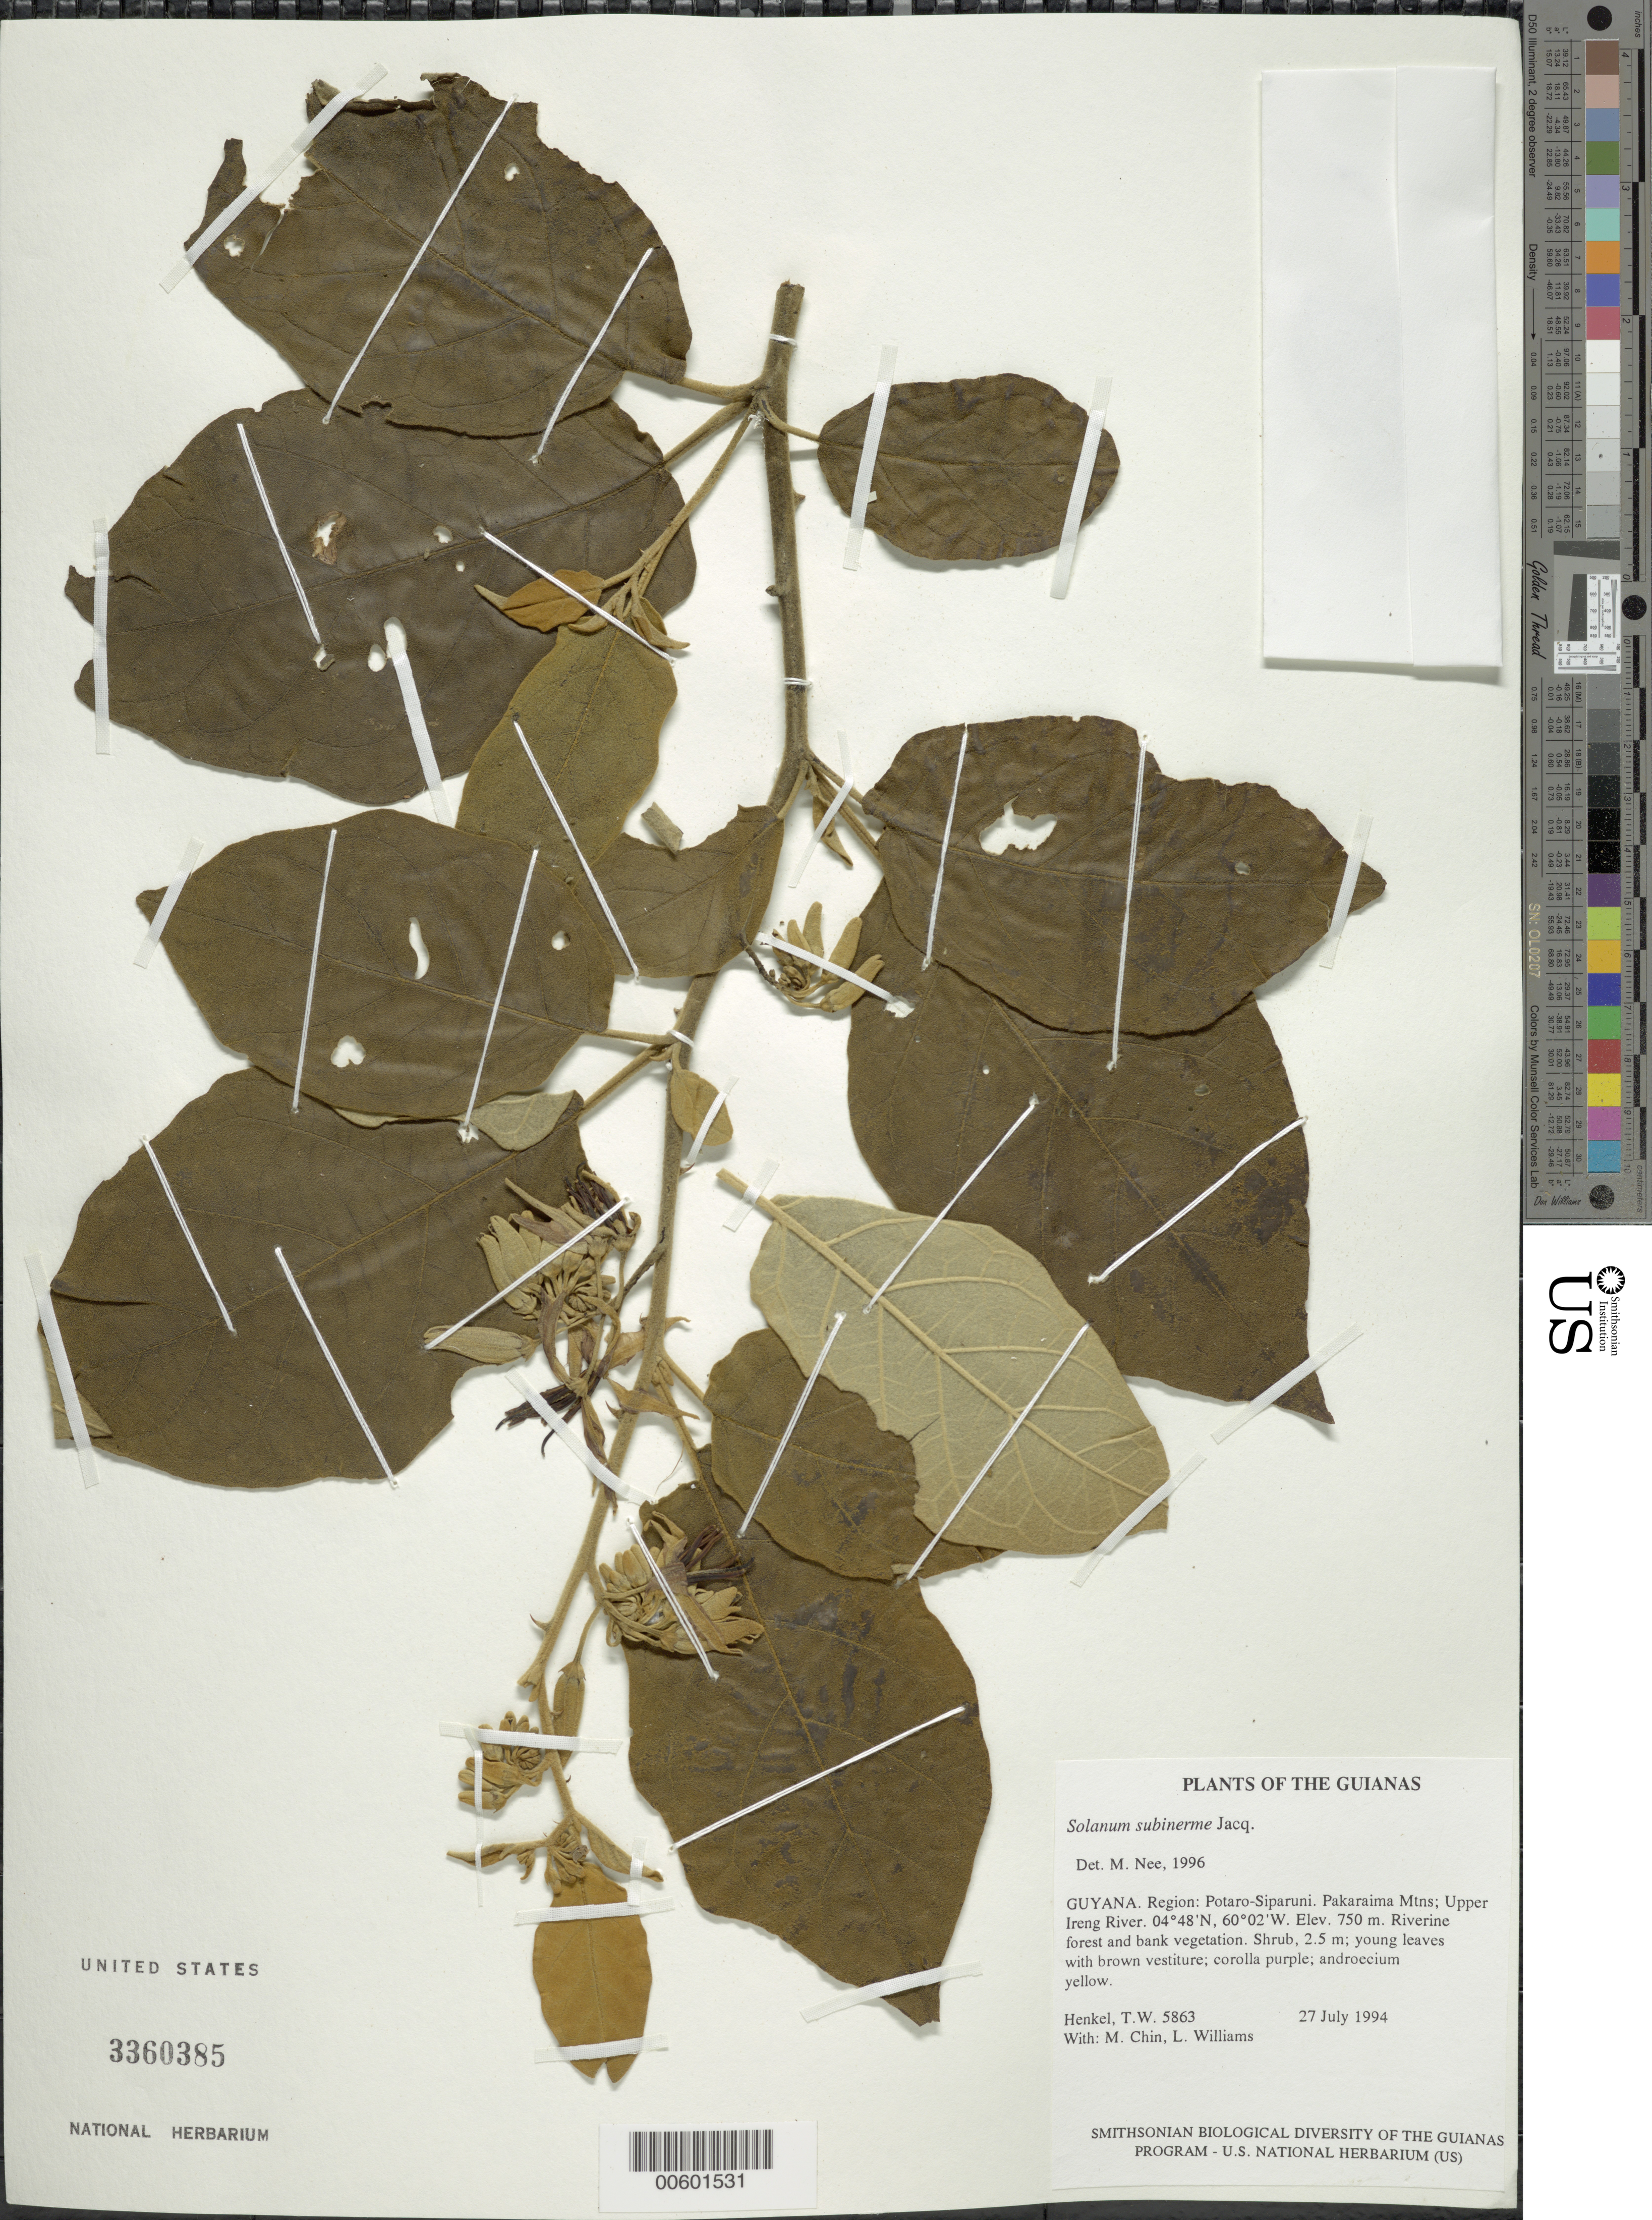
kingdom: Plantae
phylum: Tracheophyta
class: Magnoliopsida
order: Solanales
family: Solanaceae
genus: Solanum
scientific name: Solanum subinerme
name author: Jacq.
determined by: Nee, Michael H.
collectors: T. Henkel, M. Chin & L. Williams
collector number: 5863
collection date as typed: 7 Jul 1994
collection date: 1994-07-07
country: Guyana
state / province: Potaro-Siparuni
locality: Pakaraima Mtns; Upper Ireng River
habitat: Riverine forest and bank vegetation.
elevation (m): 750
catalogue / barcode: US 3360385